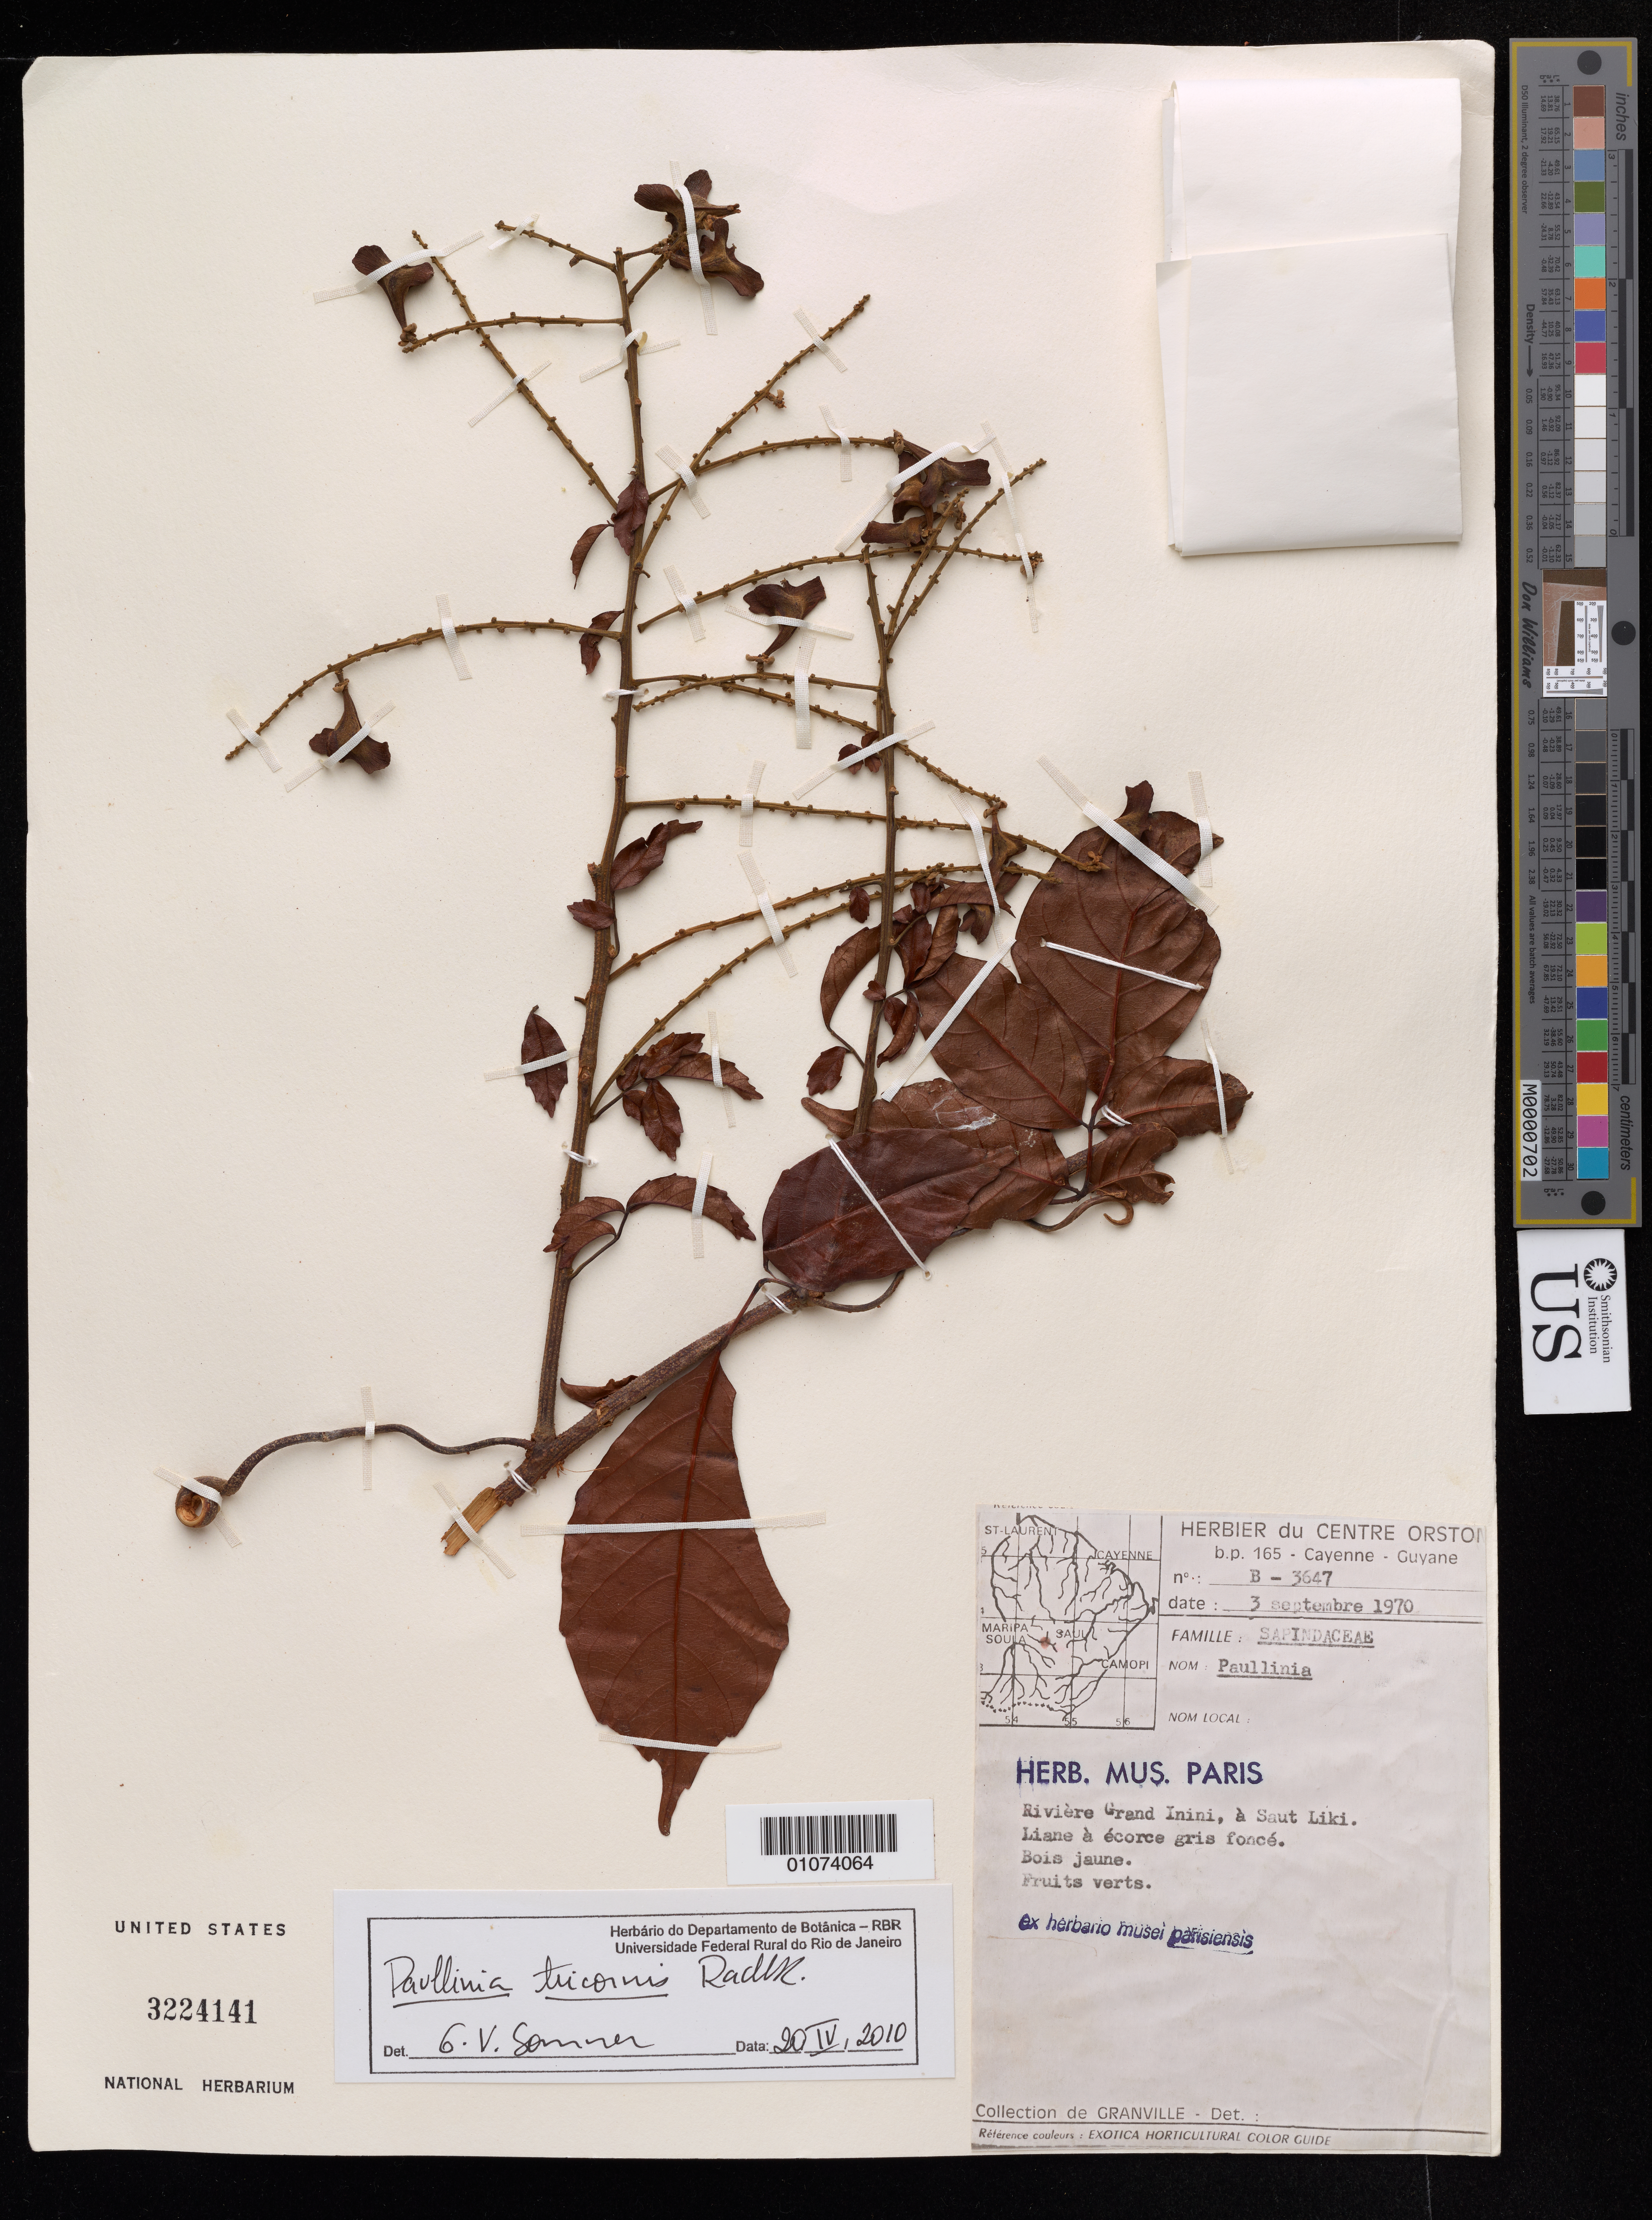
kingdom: Plantae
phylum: Tracheophyta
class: Magnoliopsida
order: Sapindales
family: Sapindaceae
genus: Paullinia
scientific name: Paullinia tricornis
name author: Radlk.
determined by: Somner, G. V.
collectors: J.-J. de Granville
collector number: B 3647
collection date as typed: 3-Sep-70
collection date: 1970-09-03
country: French Guiana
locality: Rivière Grand Inini, au Saut Liki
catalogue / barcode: US 3224141